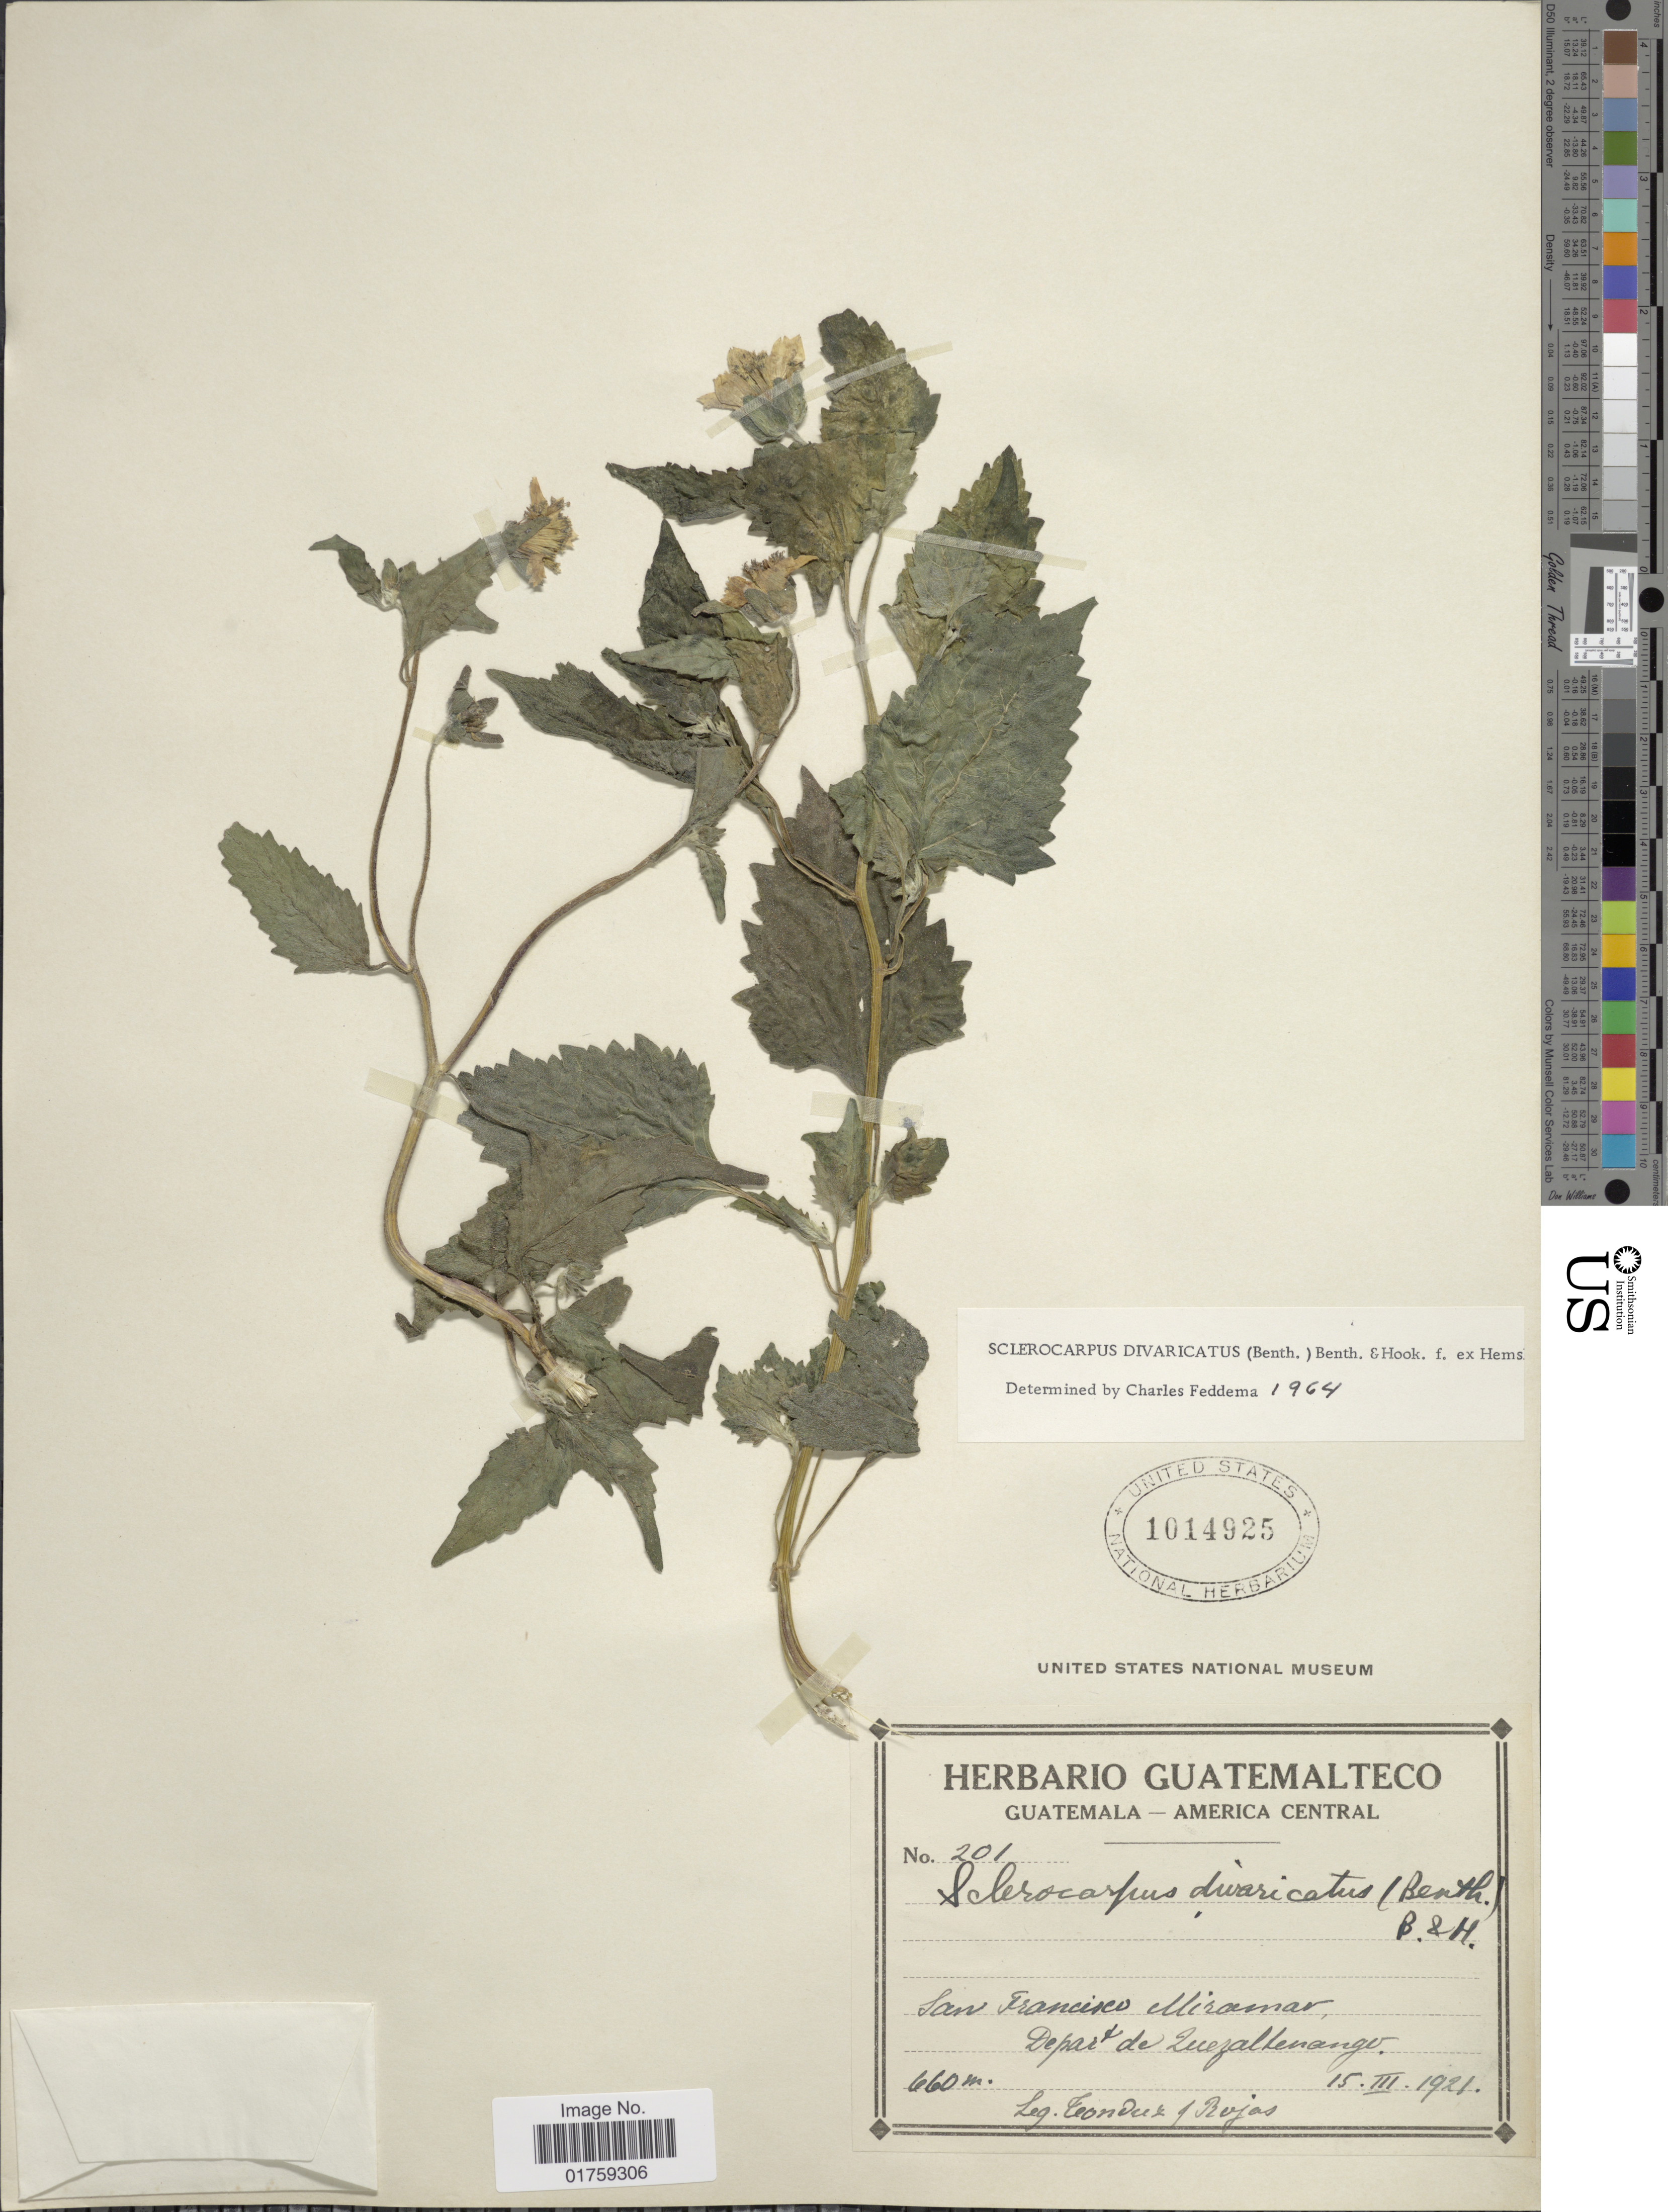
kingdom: Plantae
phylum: Tracheophyta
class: Magnoliopsida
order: Asterales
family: Asteraceae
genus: Sclerocarpus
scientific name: Sclerocarpus divaricatus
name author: (Benth.) Benth. & Hook. f. ex Hemsl.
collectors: A. Tonduz & Rojas, --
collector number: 201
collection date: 1921-03-15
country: Guatemala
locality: San Francisco Miramar. Depart de Zuezallenango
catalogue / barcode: US 1014925